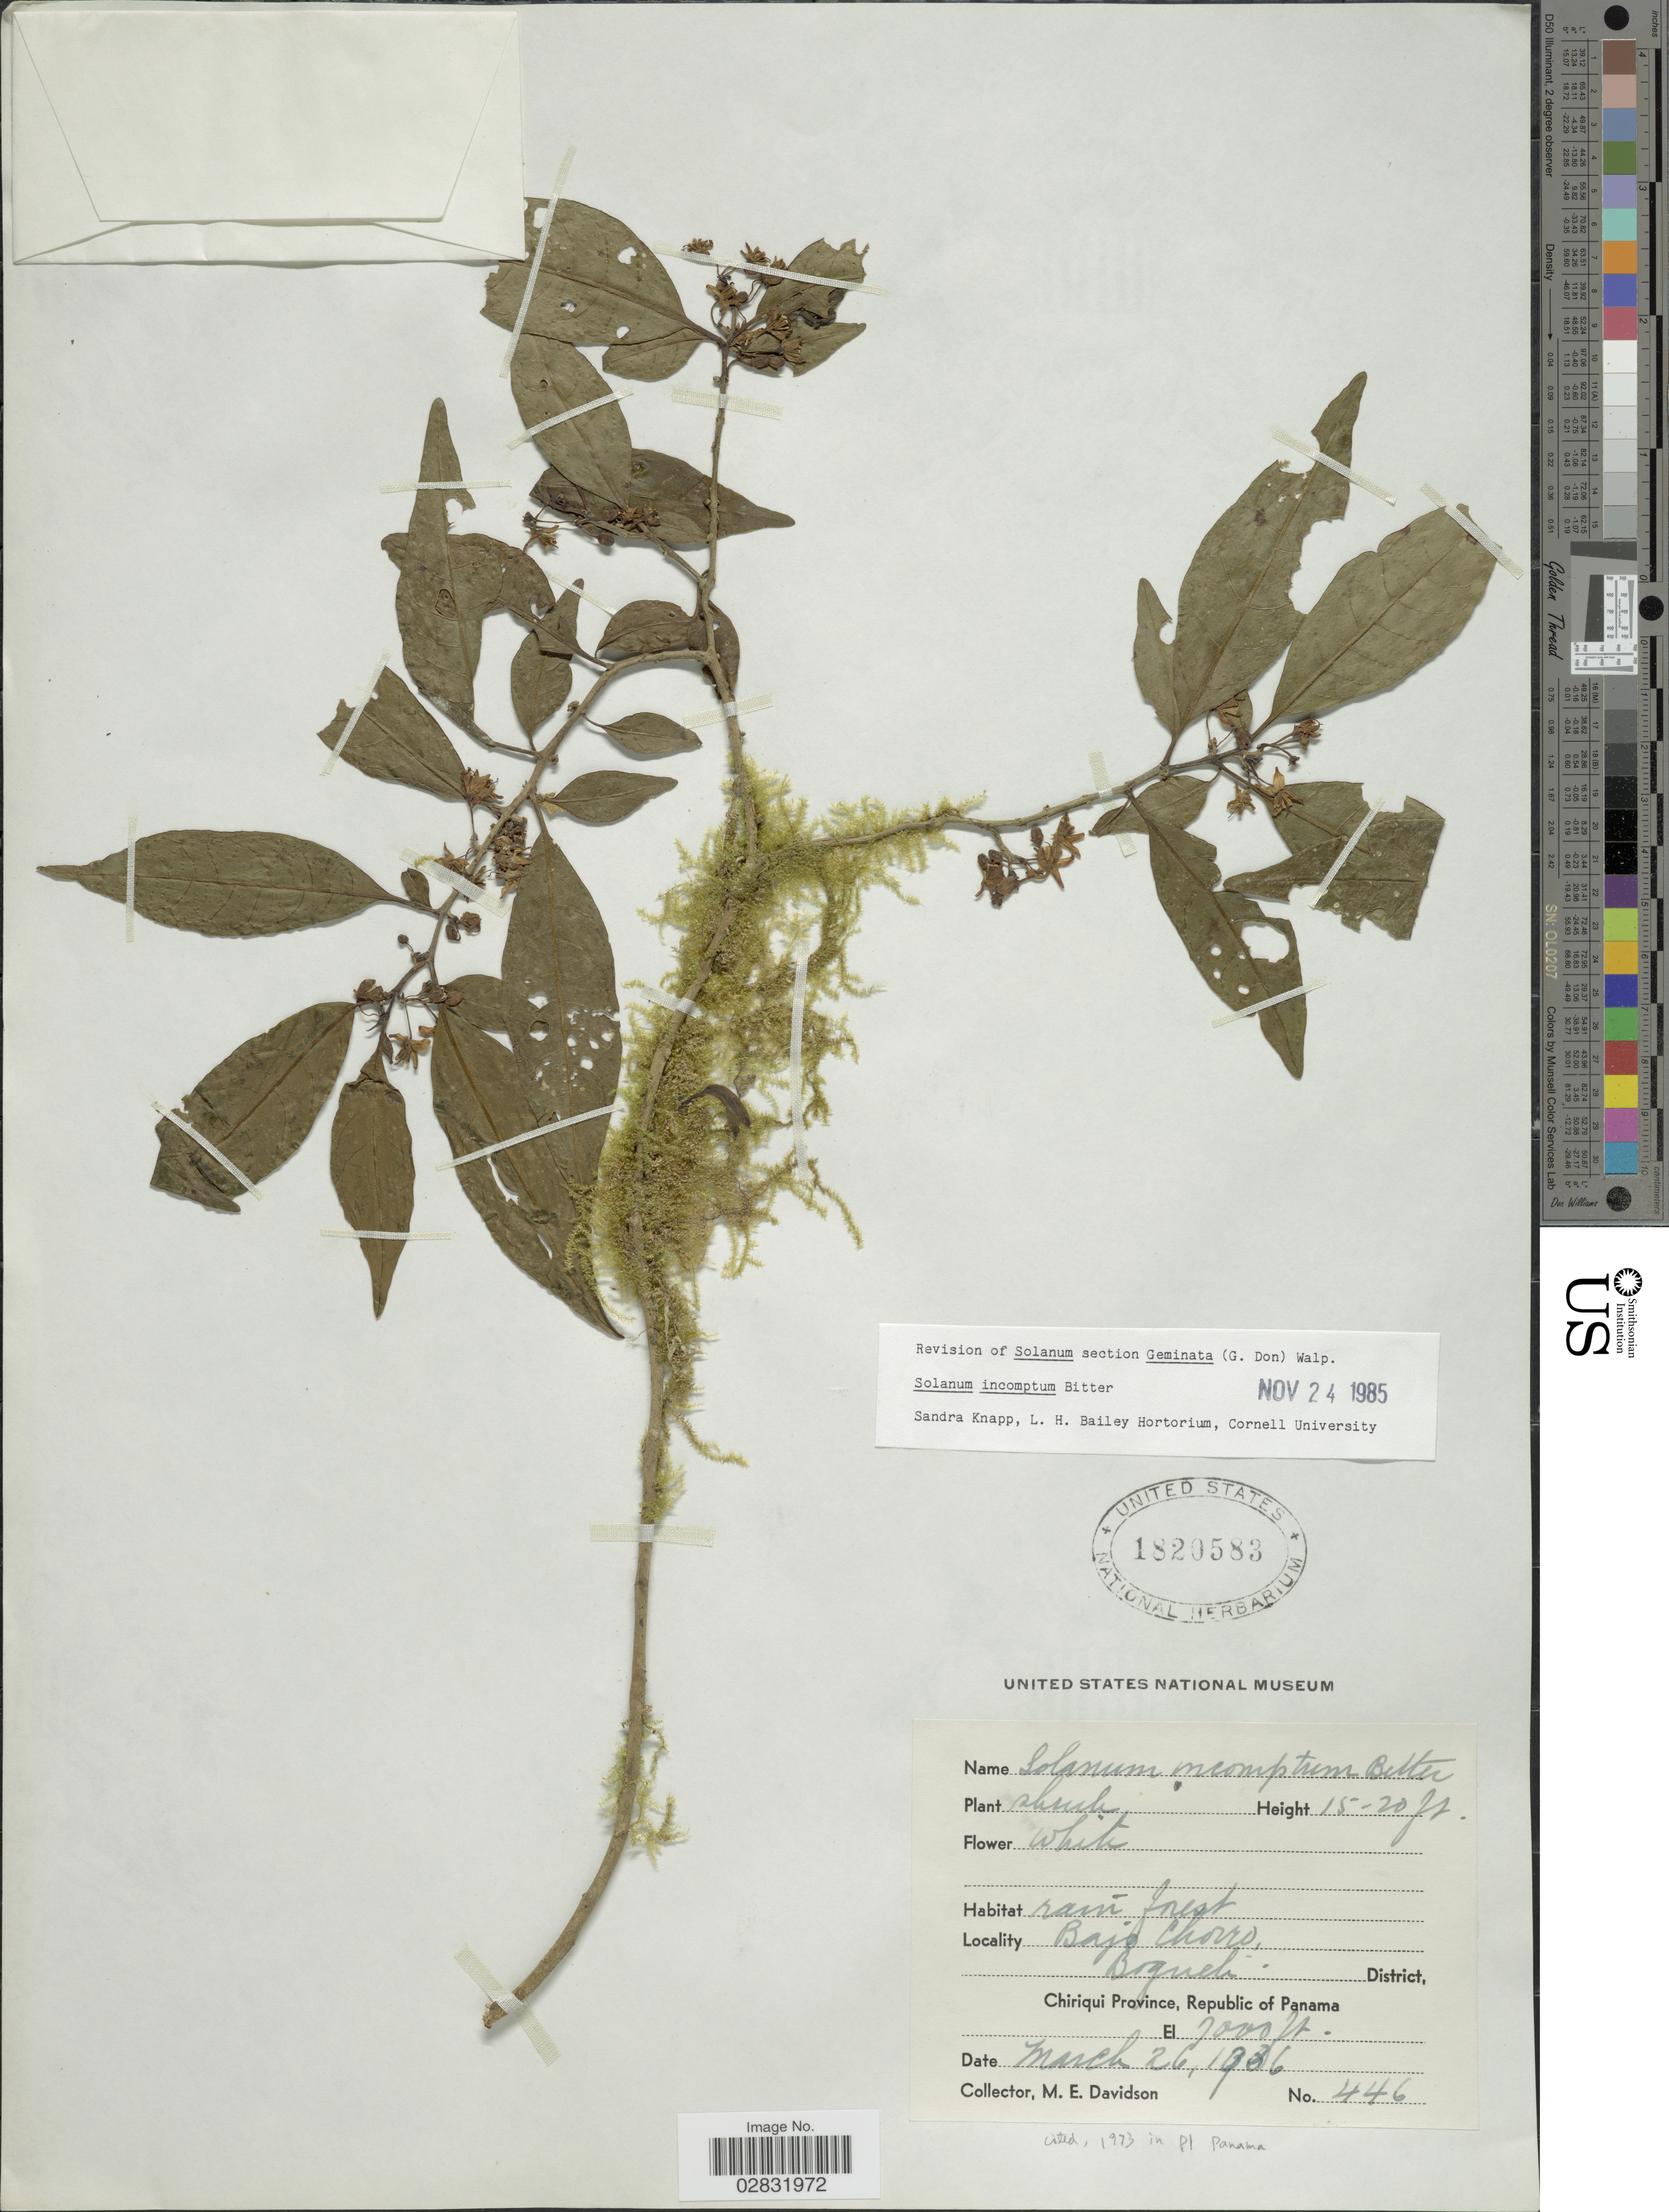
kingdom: Plantae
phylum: Tracheophyta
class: Magnoliopsida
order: Solanales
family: Solanaceae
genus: Solanum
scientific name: Solanum incomptum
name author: Bitter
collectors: M. E. Davidson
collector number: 446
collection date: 1936-03-26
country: Panama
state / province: Chiriqui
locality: Bajo Chorro, Boquete District, Chiriqui Province.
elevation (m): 2134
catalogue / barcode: US 1820583